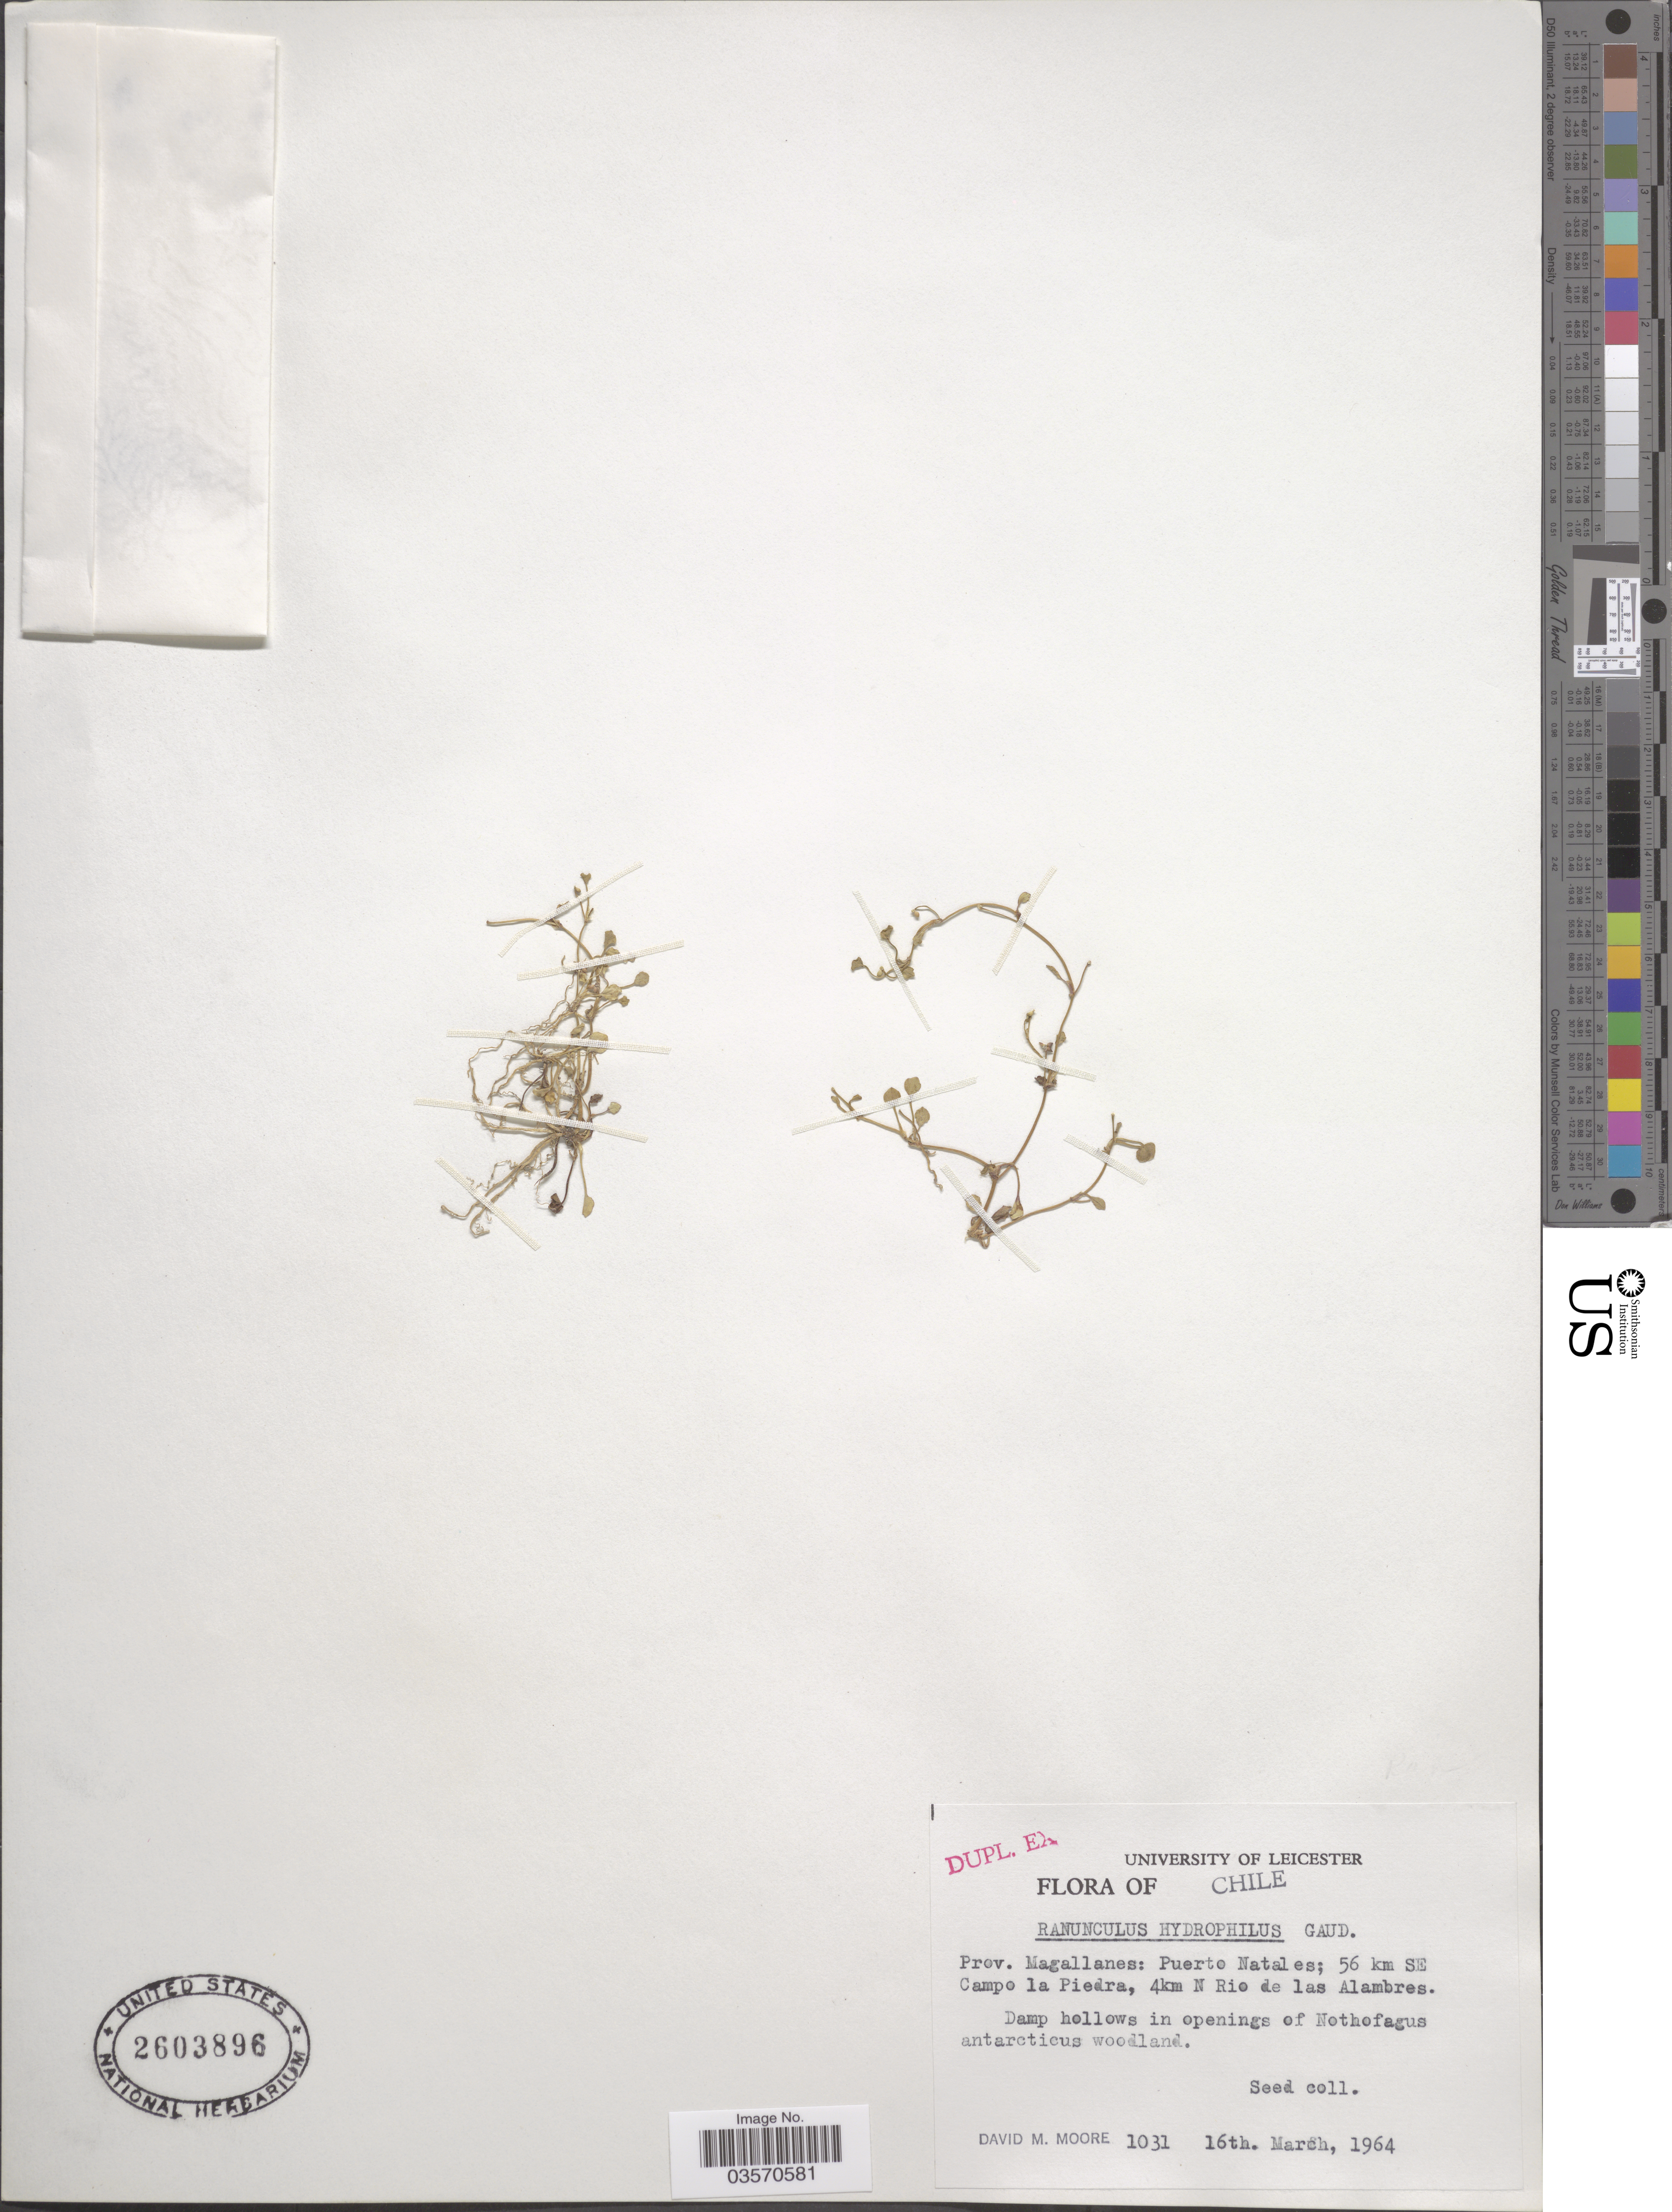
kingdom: Plantae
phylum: Tracheophyta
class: Magnoliopsida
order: Ranunculales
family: Ranunculaceae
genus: Ranunculus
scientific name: Ranunculus hydrophilus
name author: Bunge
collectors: D. Moore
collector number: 1031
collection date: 1964-03-16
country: Chile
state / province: Magallanes y de la Antártica Chilena (XII)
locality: Puerto Natales; 56 km SE Campo la Piedra, 4km N Rio de las Alambres.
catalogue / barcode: US 2603896